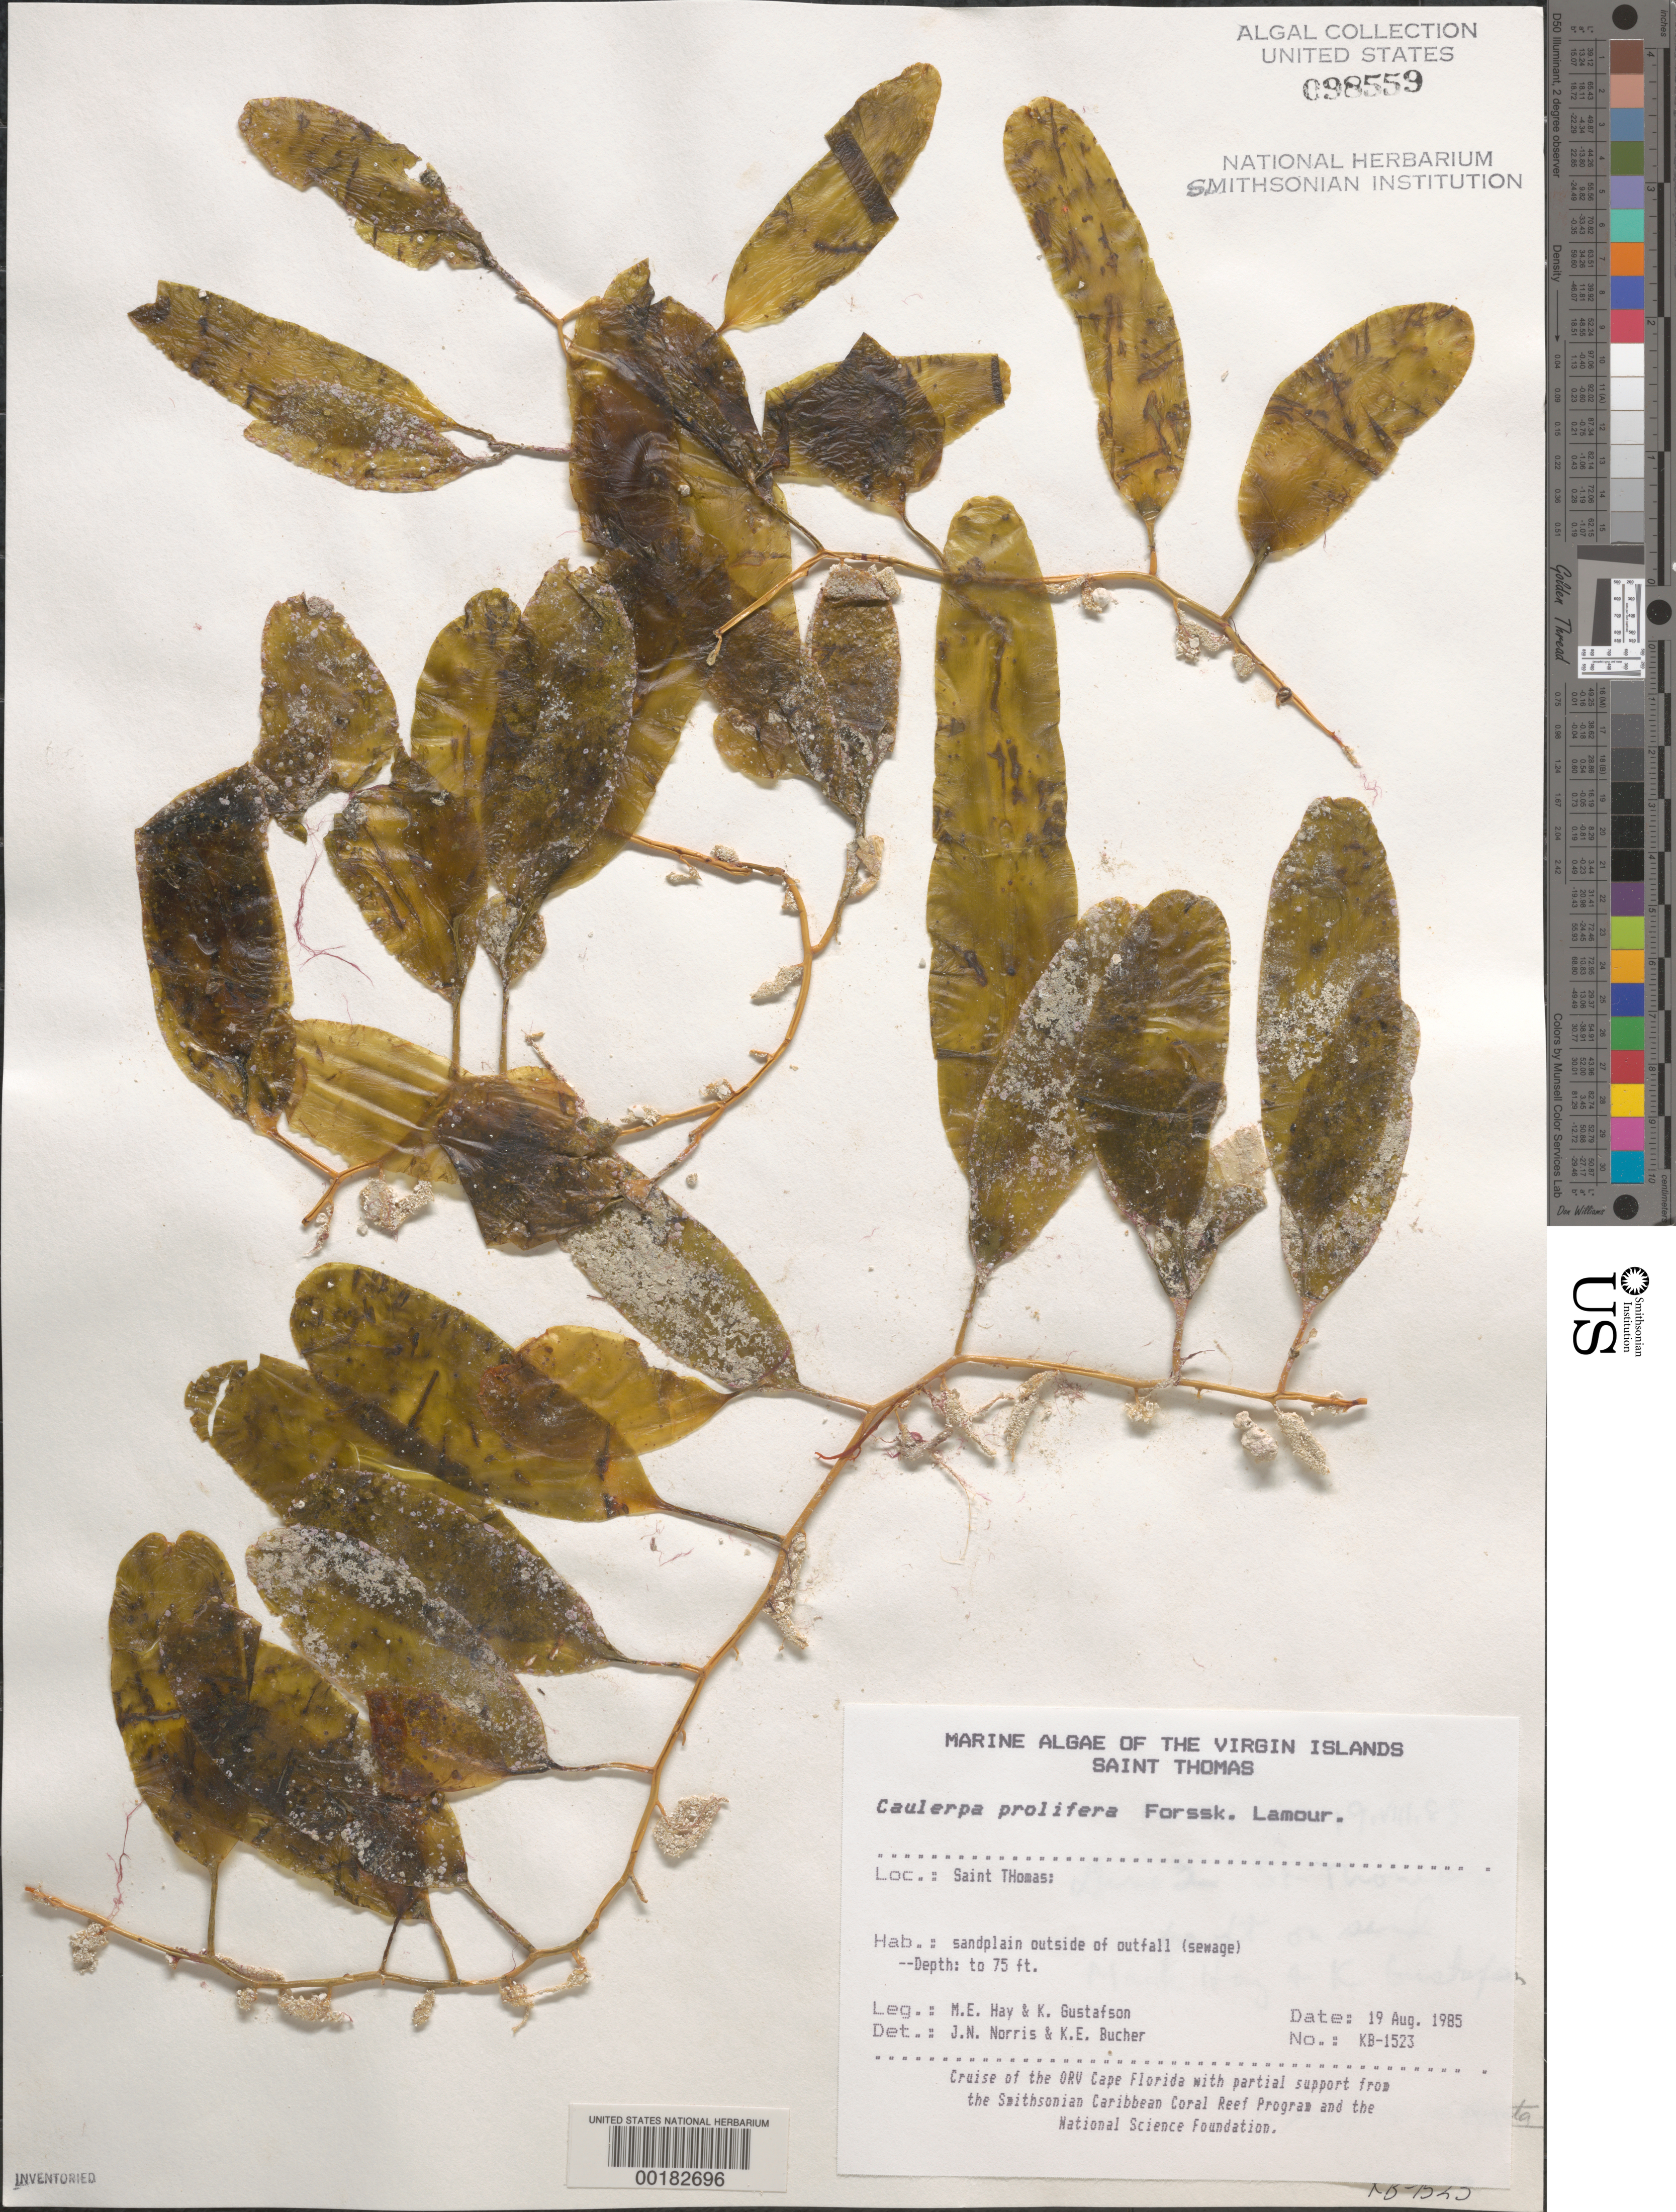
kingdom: Plantae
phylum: Chlorophyta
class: Ulvophyceae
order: Bryopsidales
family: Caulerpaceae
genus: Caulerpa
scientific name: Caulerpa prolifera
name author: (Forssk.) J.V.Lamouroux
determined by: Norris, J. N.; Bucher, K. E.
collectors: M. E. Hay & K. Gustafson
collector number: KB-1523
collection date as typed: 19 Aug 1985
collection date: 1985-08-19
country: U.S. Virgin Islands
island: St. Thomas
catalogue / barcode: US 98559